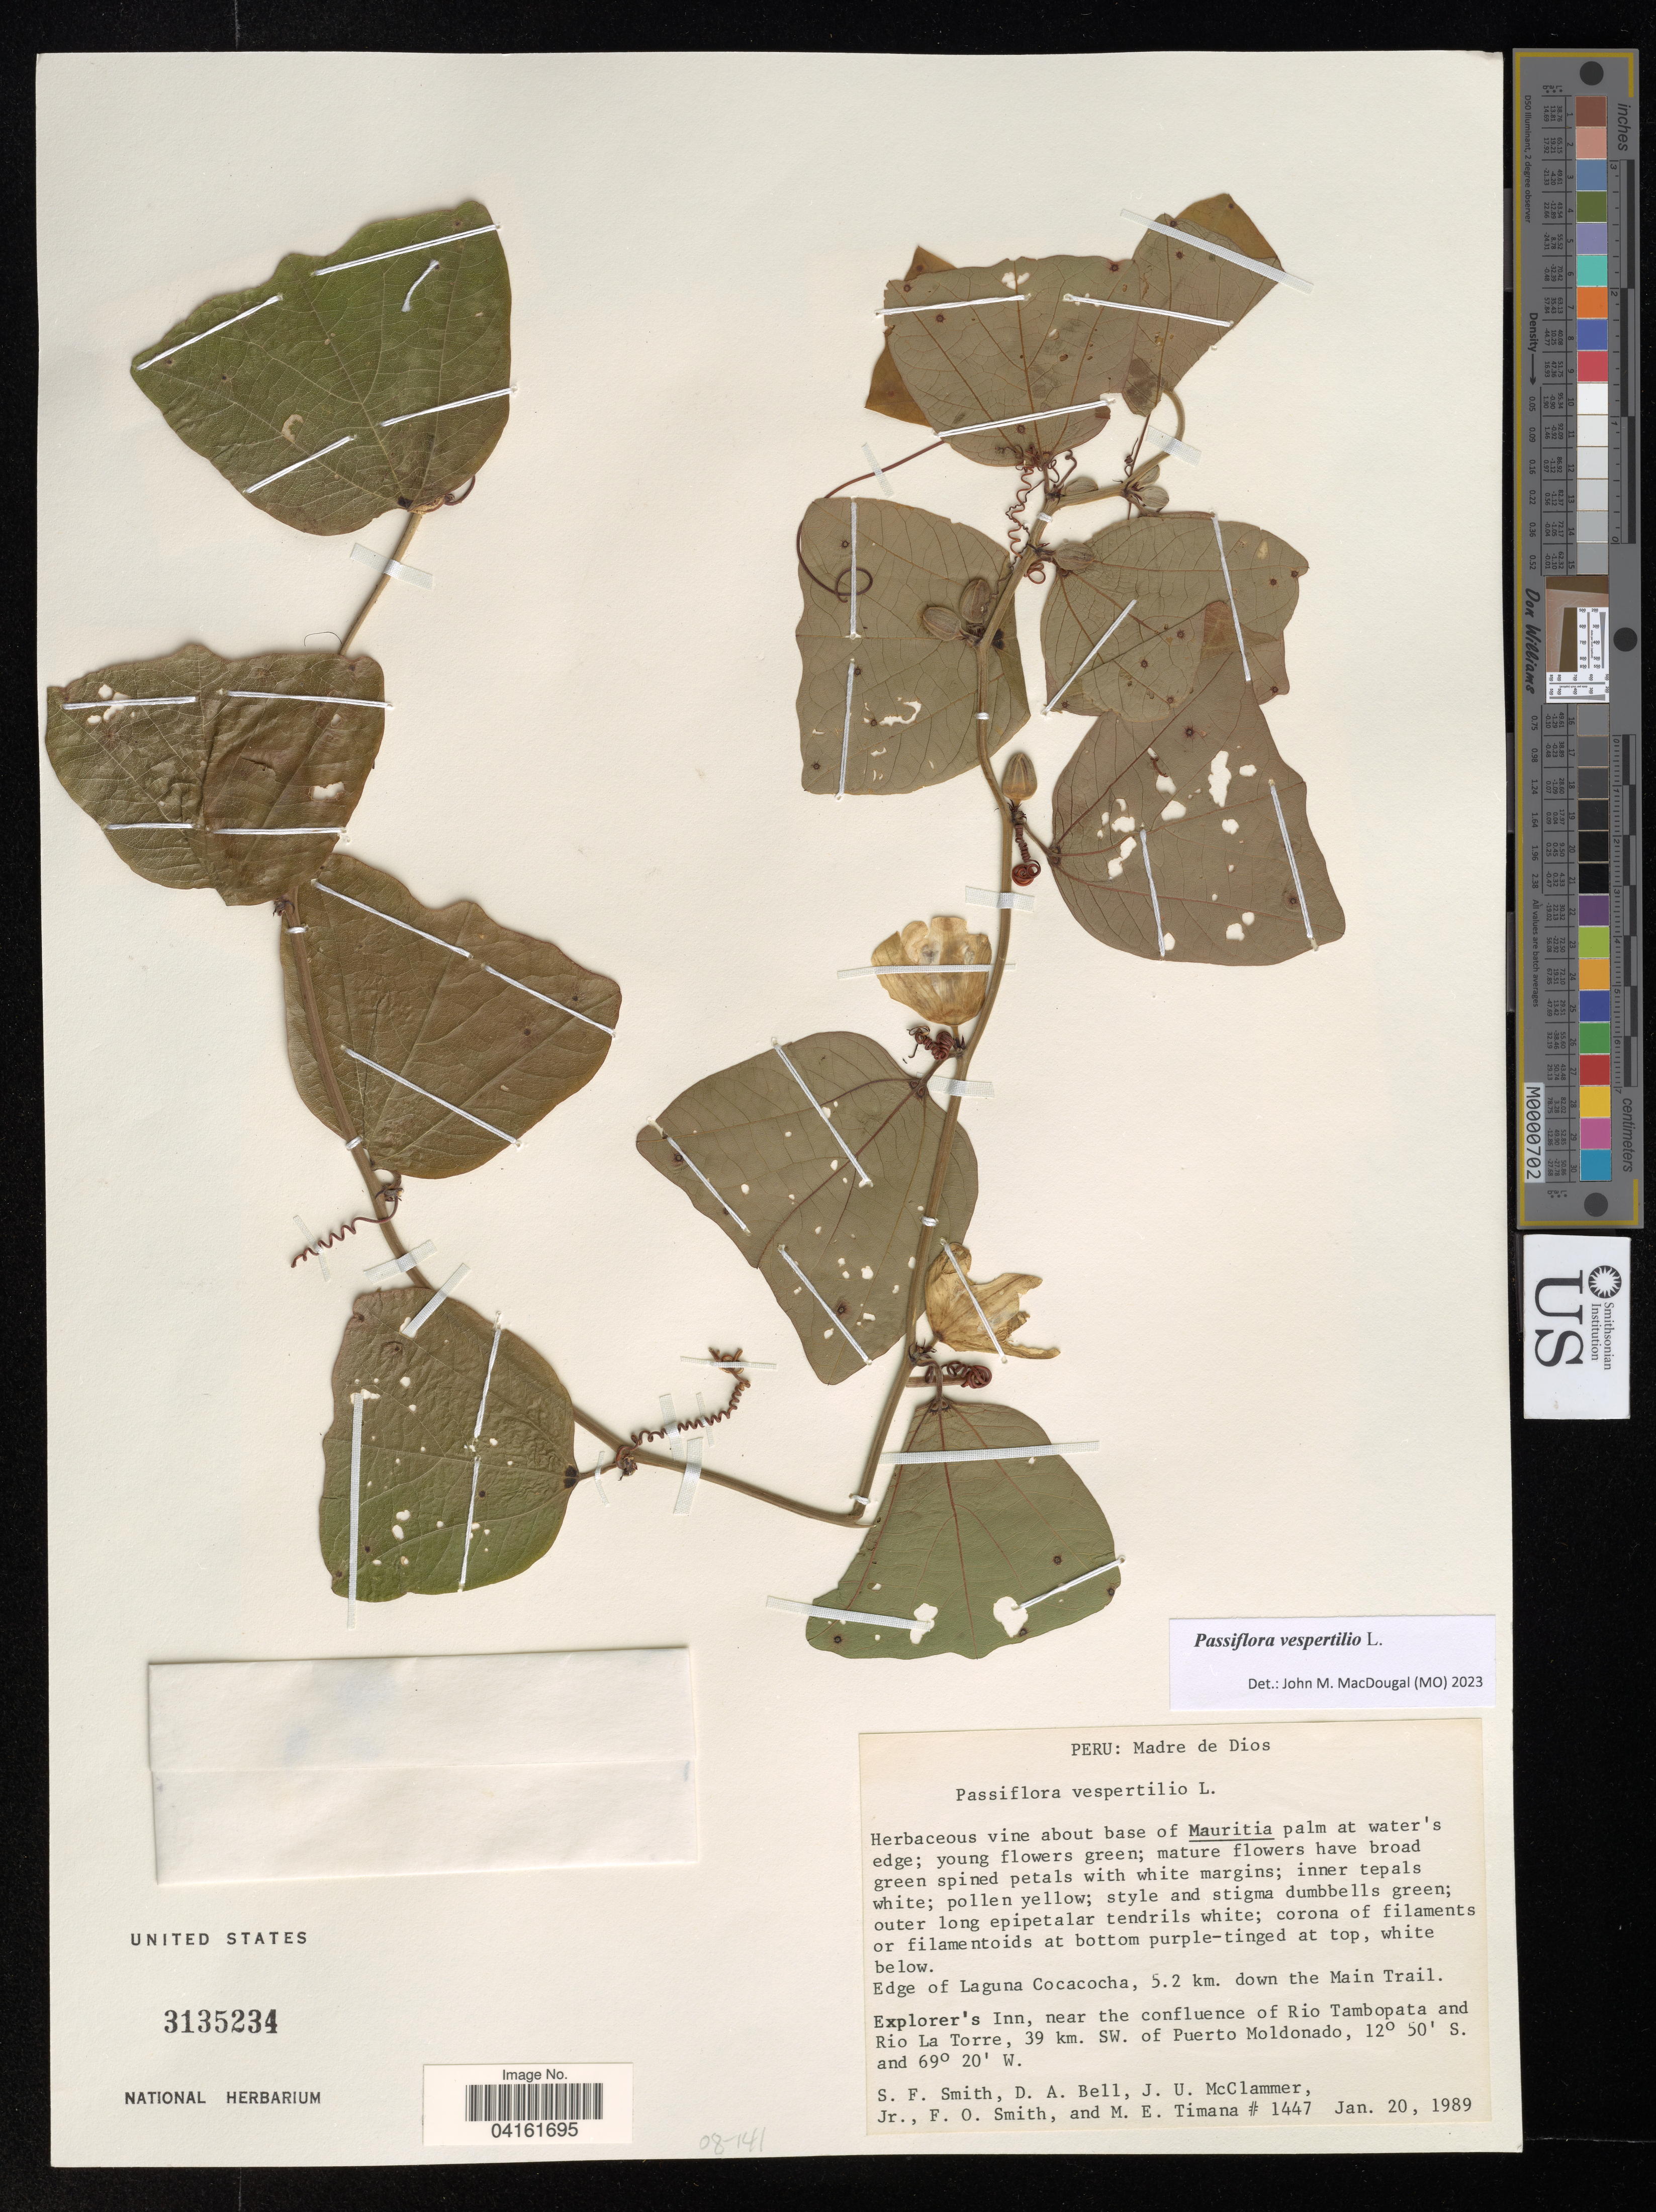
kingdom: Plantae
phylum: Tracheophyta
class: Magnoliopsida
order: Malpighiales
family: Passifloraceae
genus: Passiflora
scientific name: Passiflora vespertilio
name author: L.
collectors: S.F. Smith, D. Bell & F. Smith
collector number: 1447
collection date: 1989-01-20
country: Peru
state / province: Madre de Dios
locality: Edge of Laguna Cocacocha, 5.2 km. down the Main Trail. Explorer's Inn, near the confluence of Rio Tambopata and Rio La Torre, 39 km. SW. of Puerto Moldonado.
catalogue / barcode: US 3135234